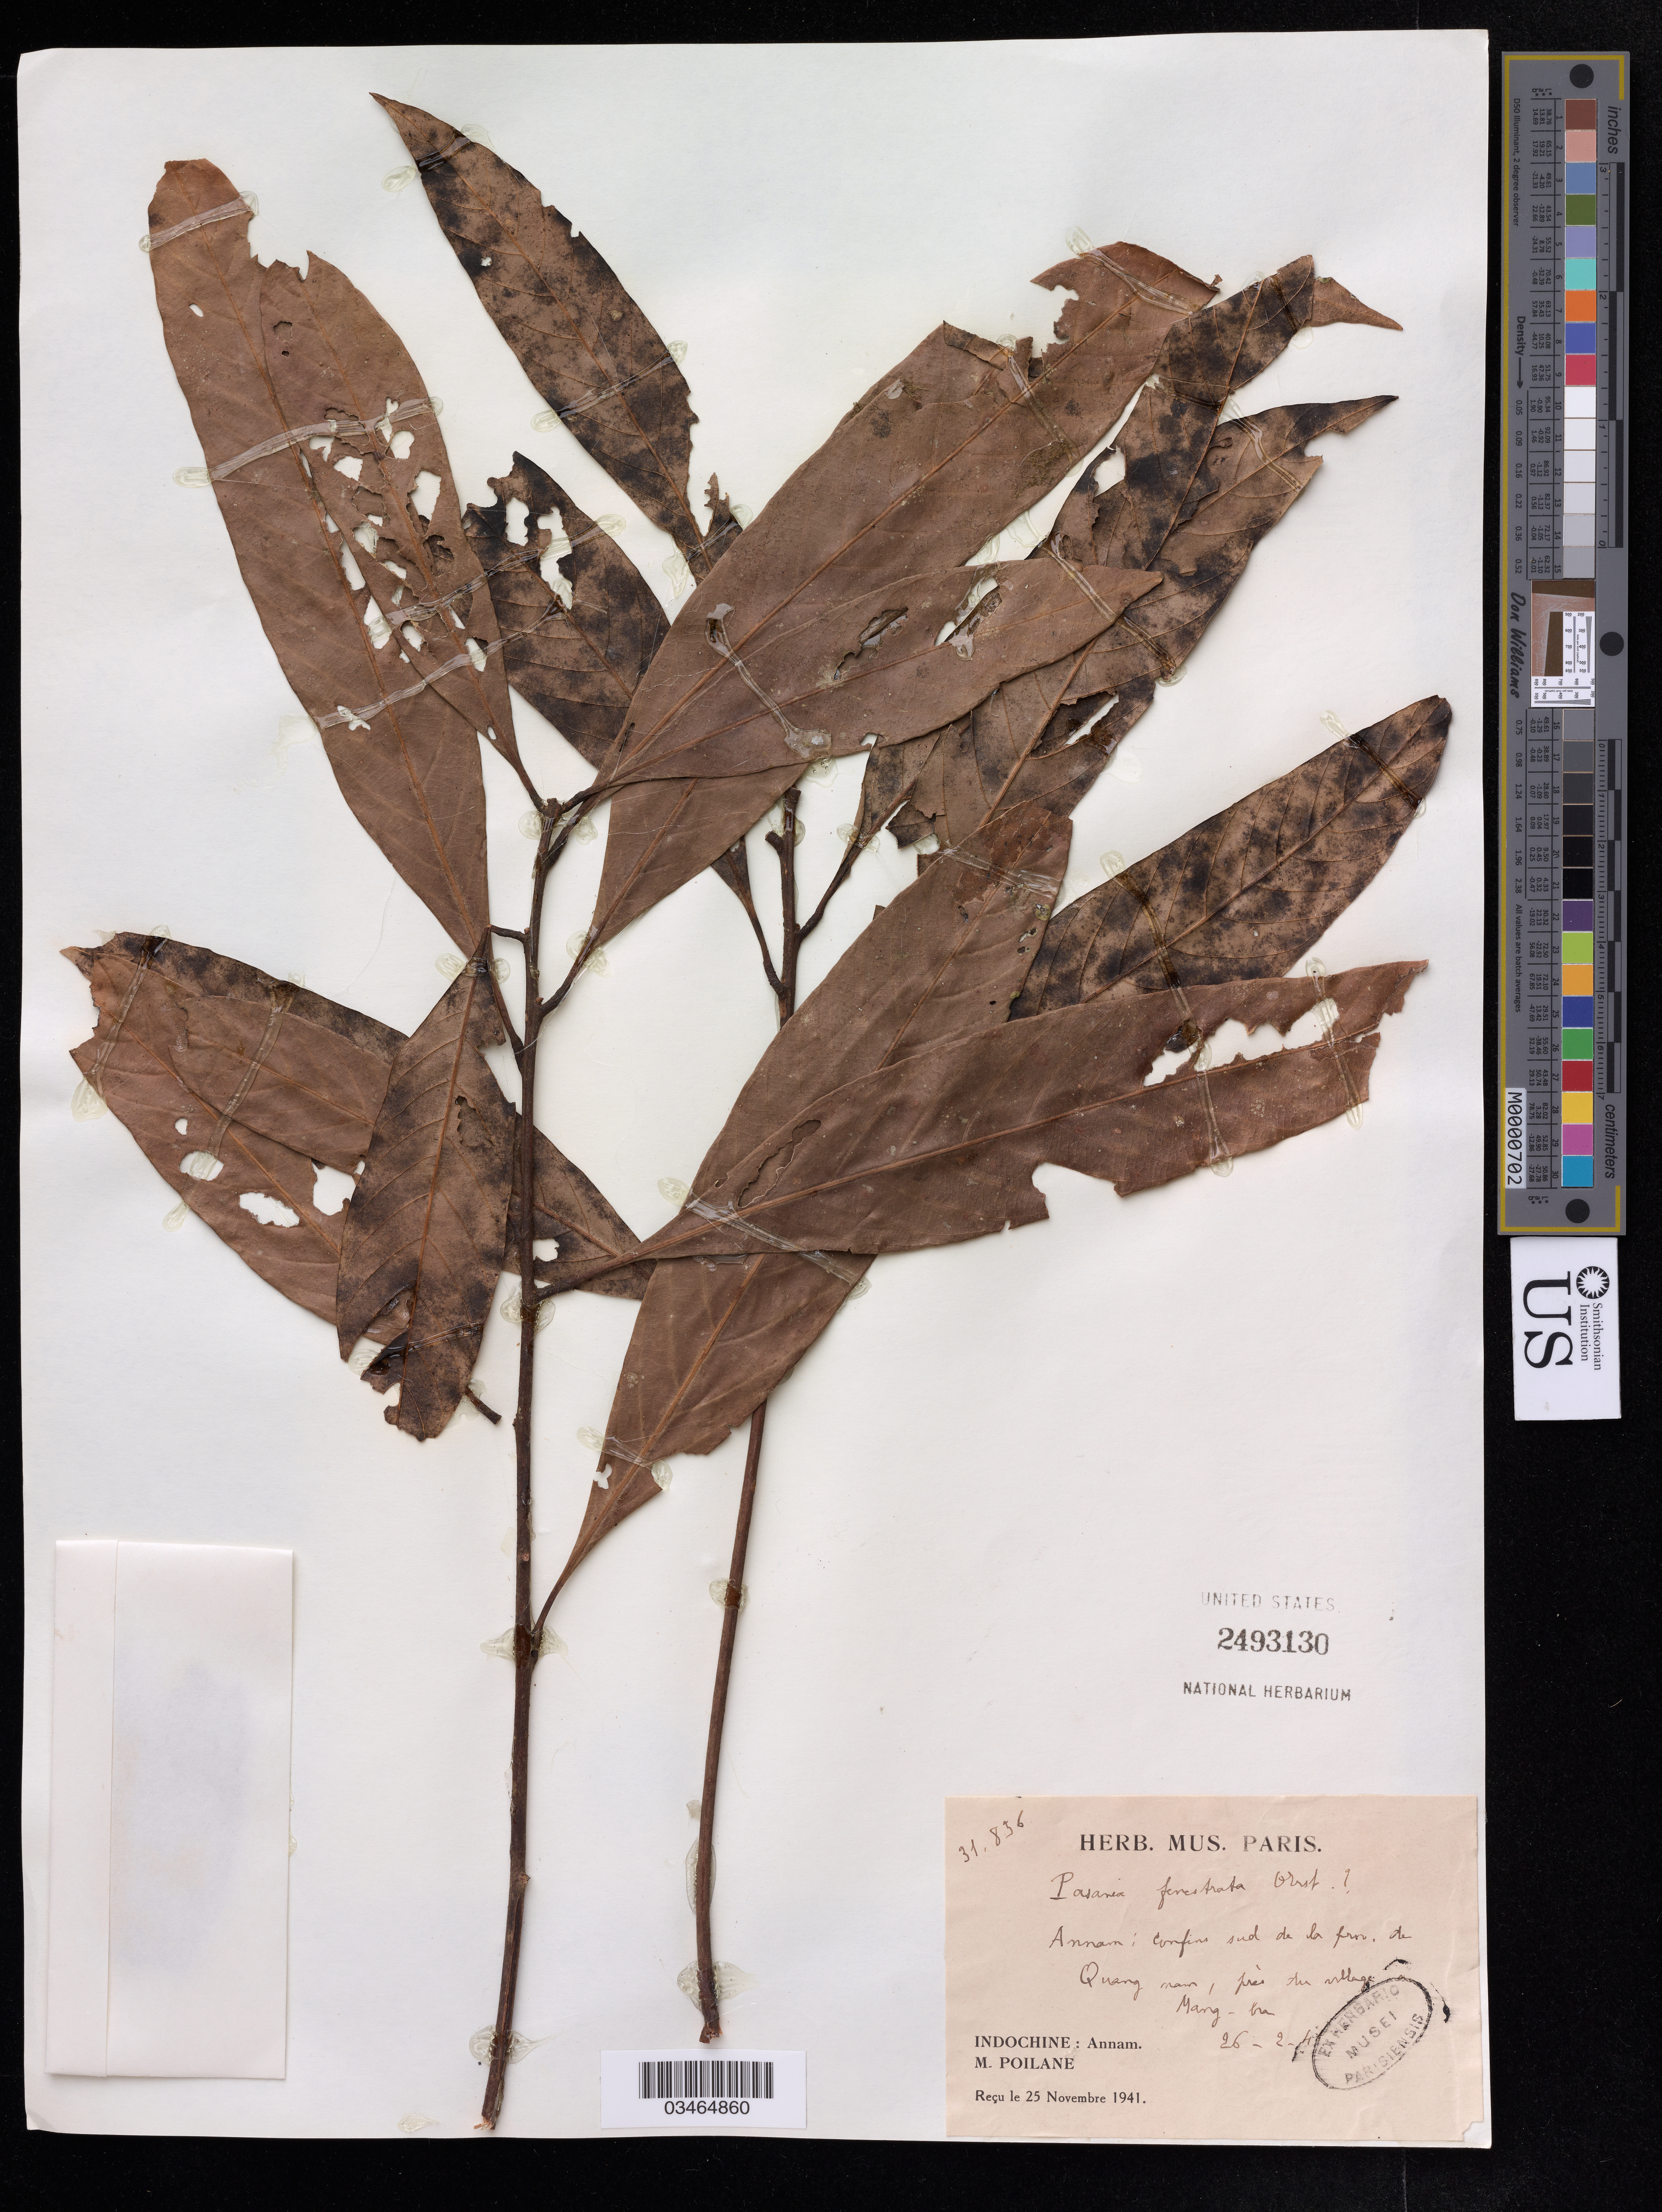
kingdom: Plantae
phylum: Tracheophyta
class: Magnoliopsida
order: Fagales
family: Fagaceae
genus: Lithocarpus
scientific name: Lithocarpus fenestratus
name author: (Roxb.) Rehder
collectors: M. Poilane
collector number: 31.836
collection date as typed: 26 2 40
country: Vietnam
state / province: Quang Nam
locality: Annam: confins sud de la prov. de Quang nom, près du village a Mang-ba.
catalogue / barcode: US 2493130